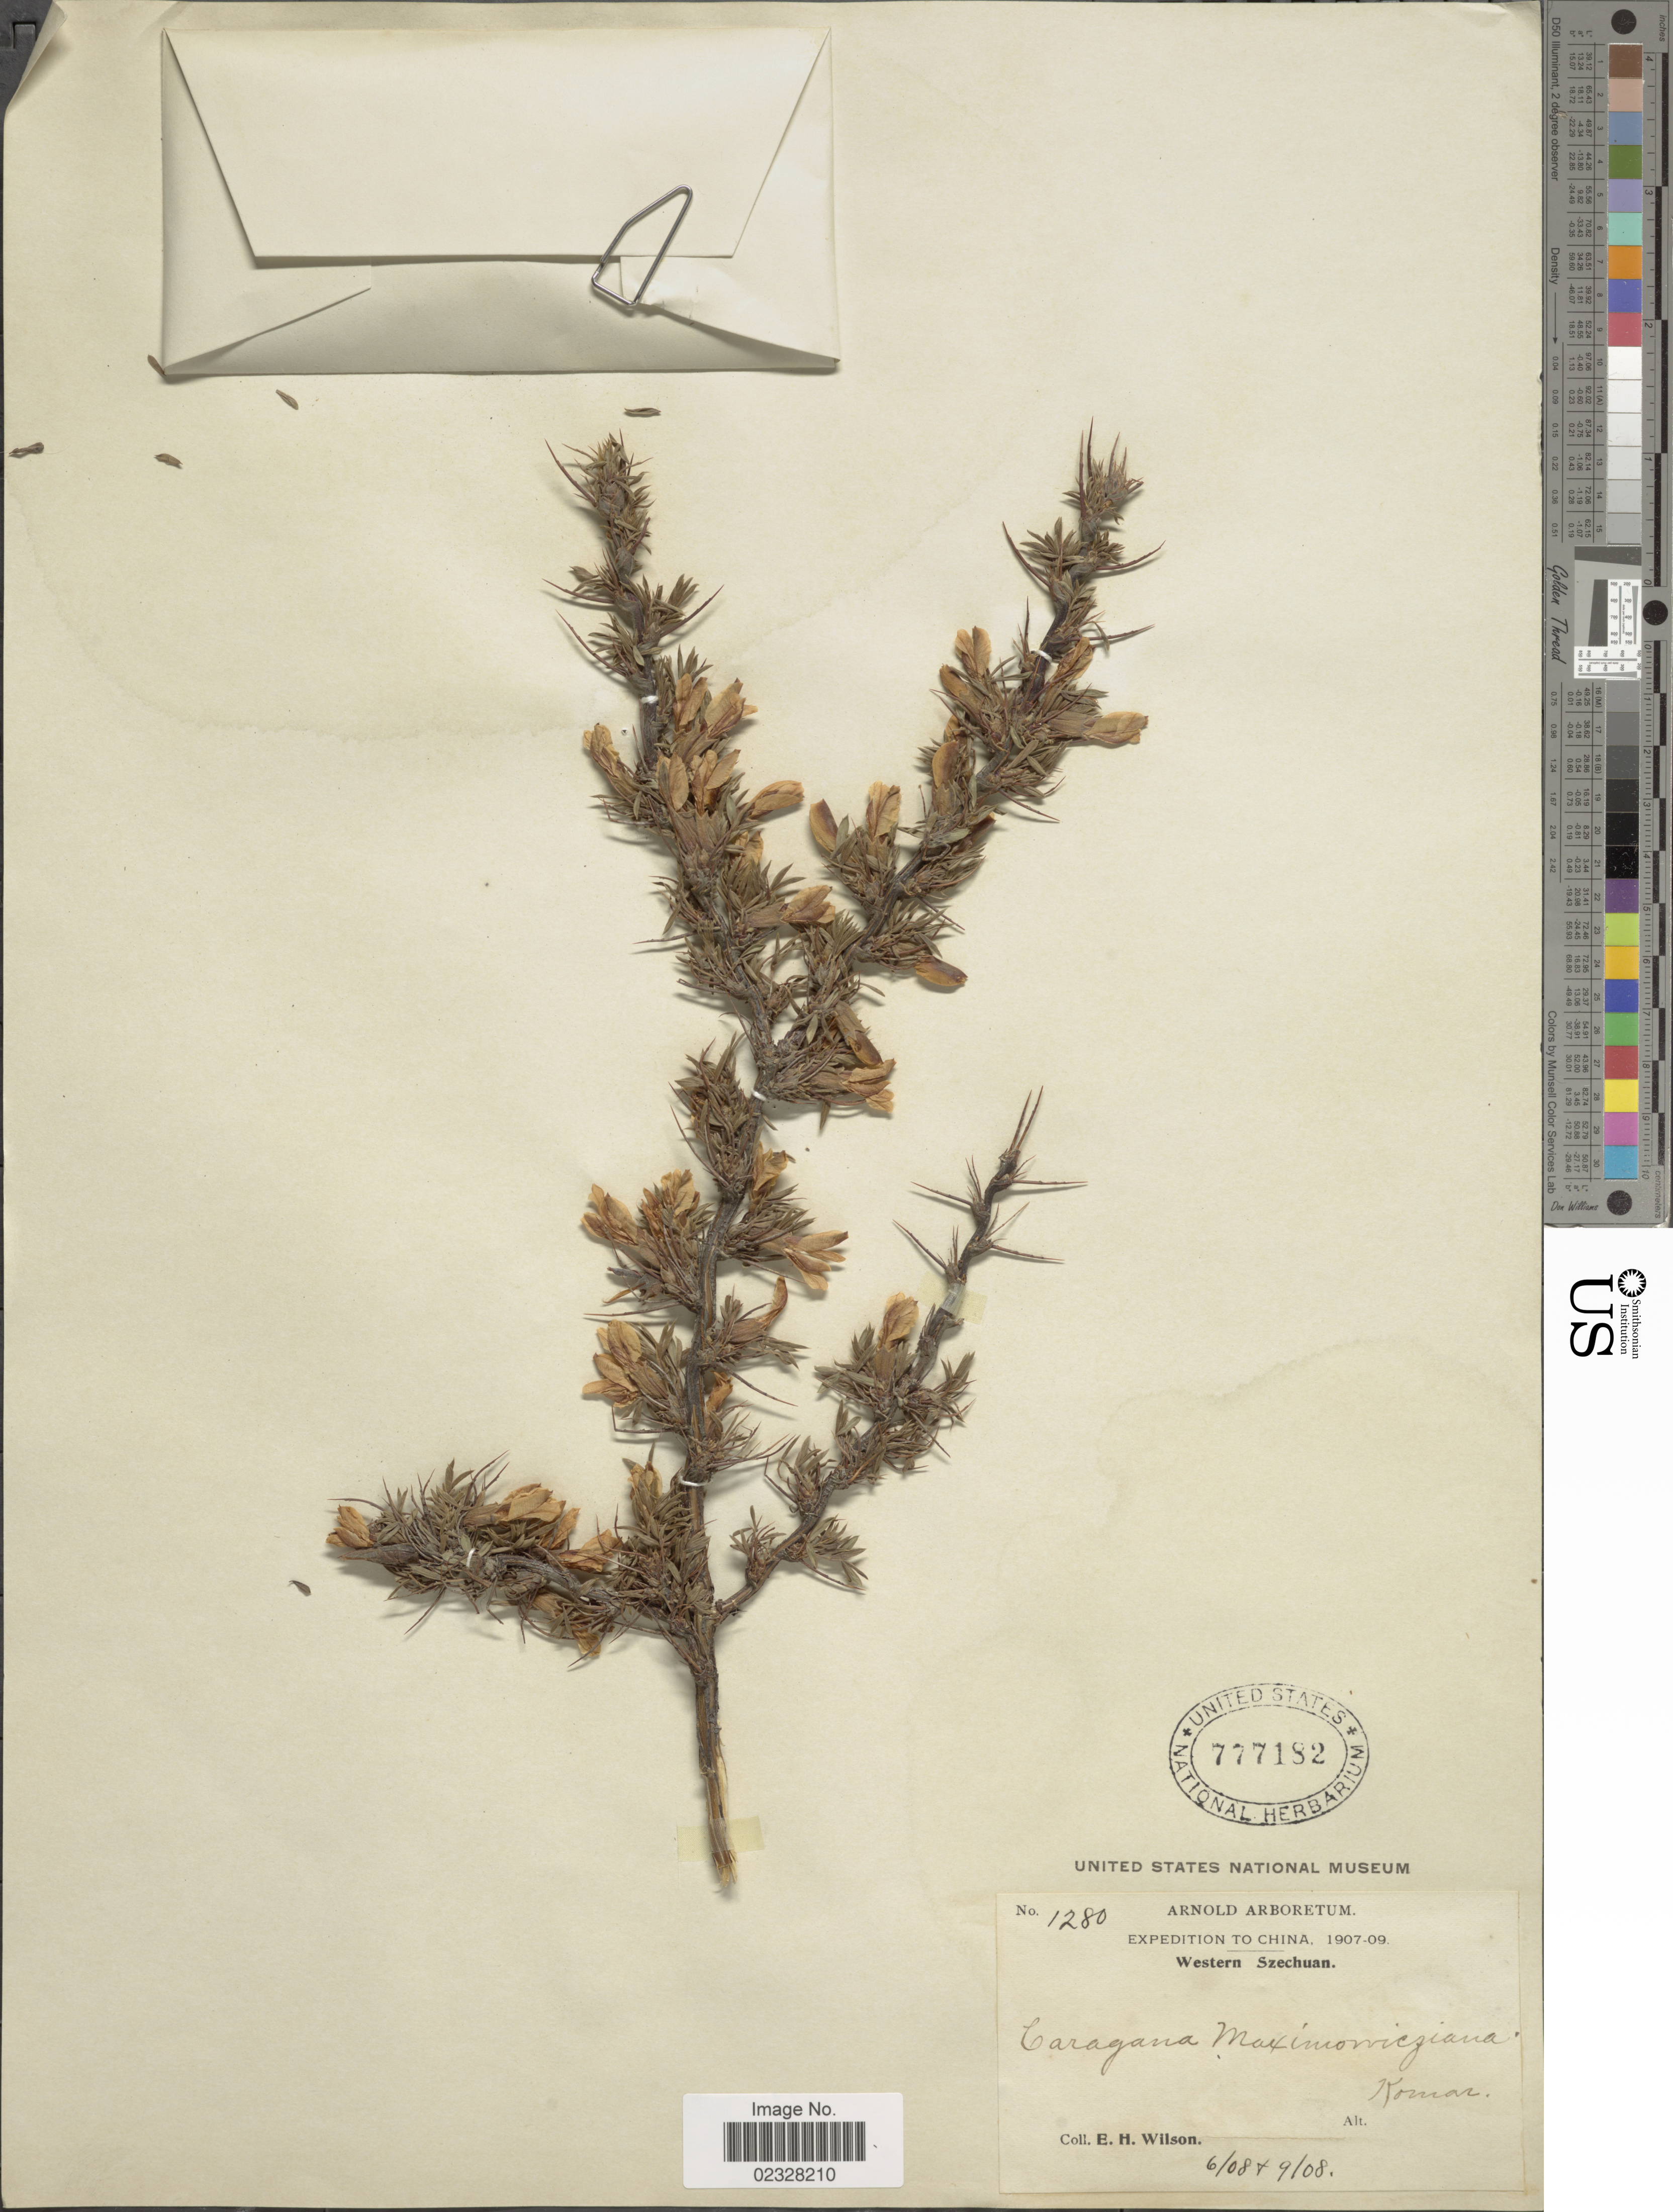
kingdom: Plantae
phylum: Tracheophyta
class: Magnoliopsida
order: Fabales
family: Fabaceae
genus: Caragana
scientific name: Caragana maximowicziana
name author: Kom.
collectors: E. Wilson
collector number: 1280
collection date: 1808-06/1908-09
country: China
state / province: Sichuan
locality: Western Szechuan. Komar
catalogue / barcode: US 777182